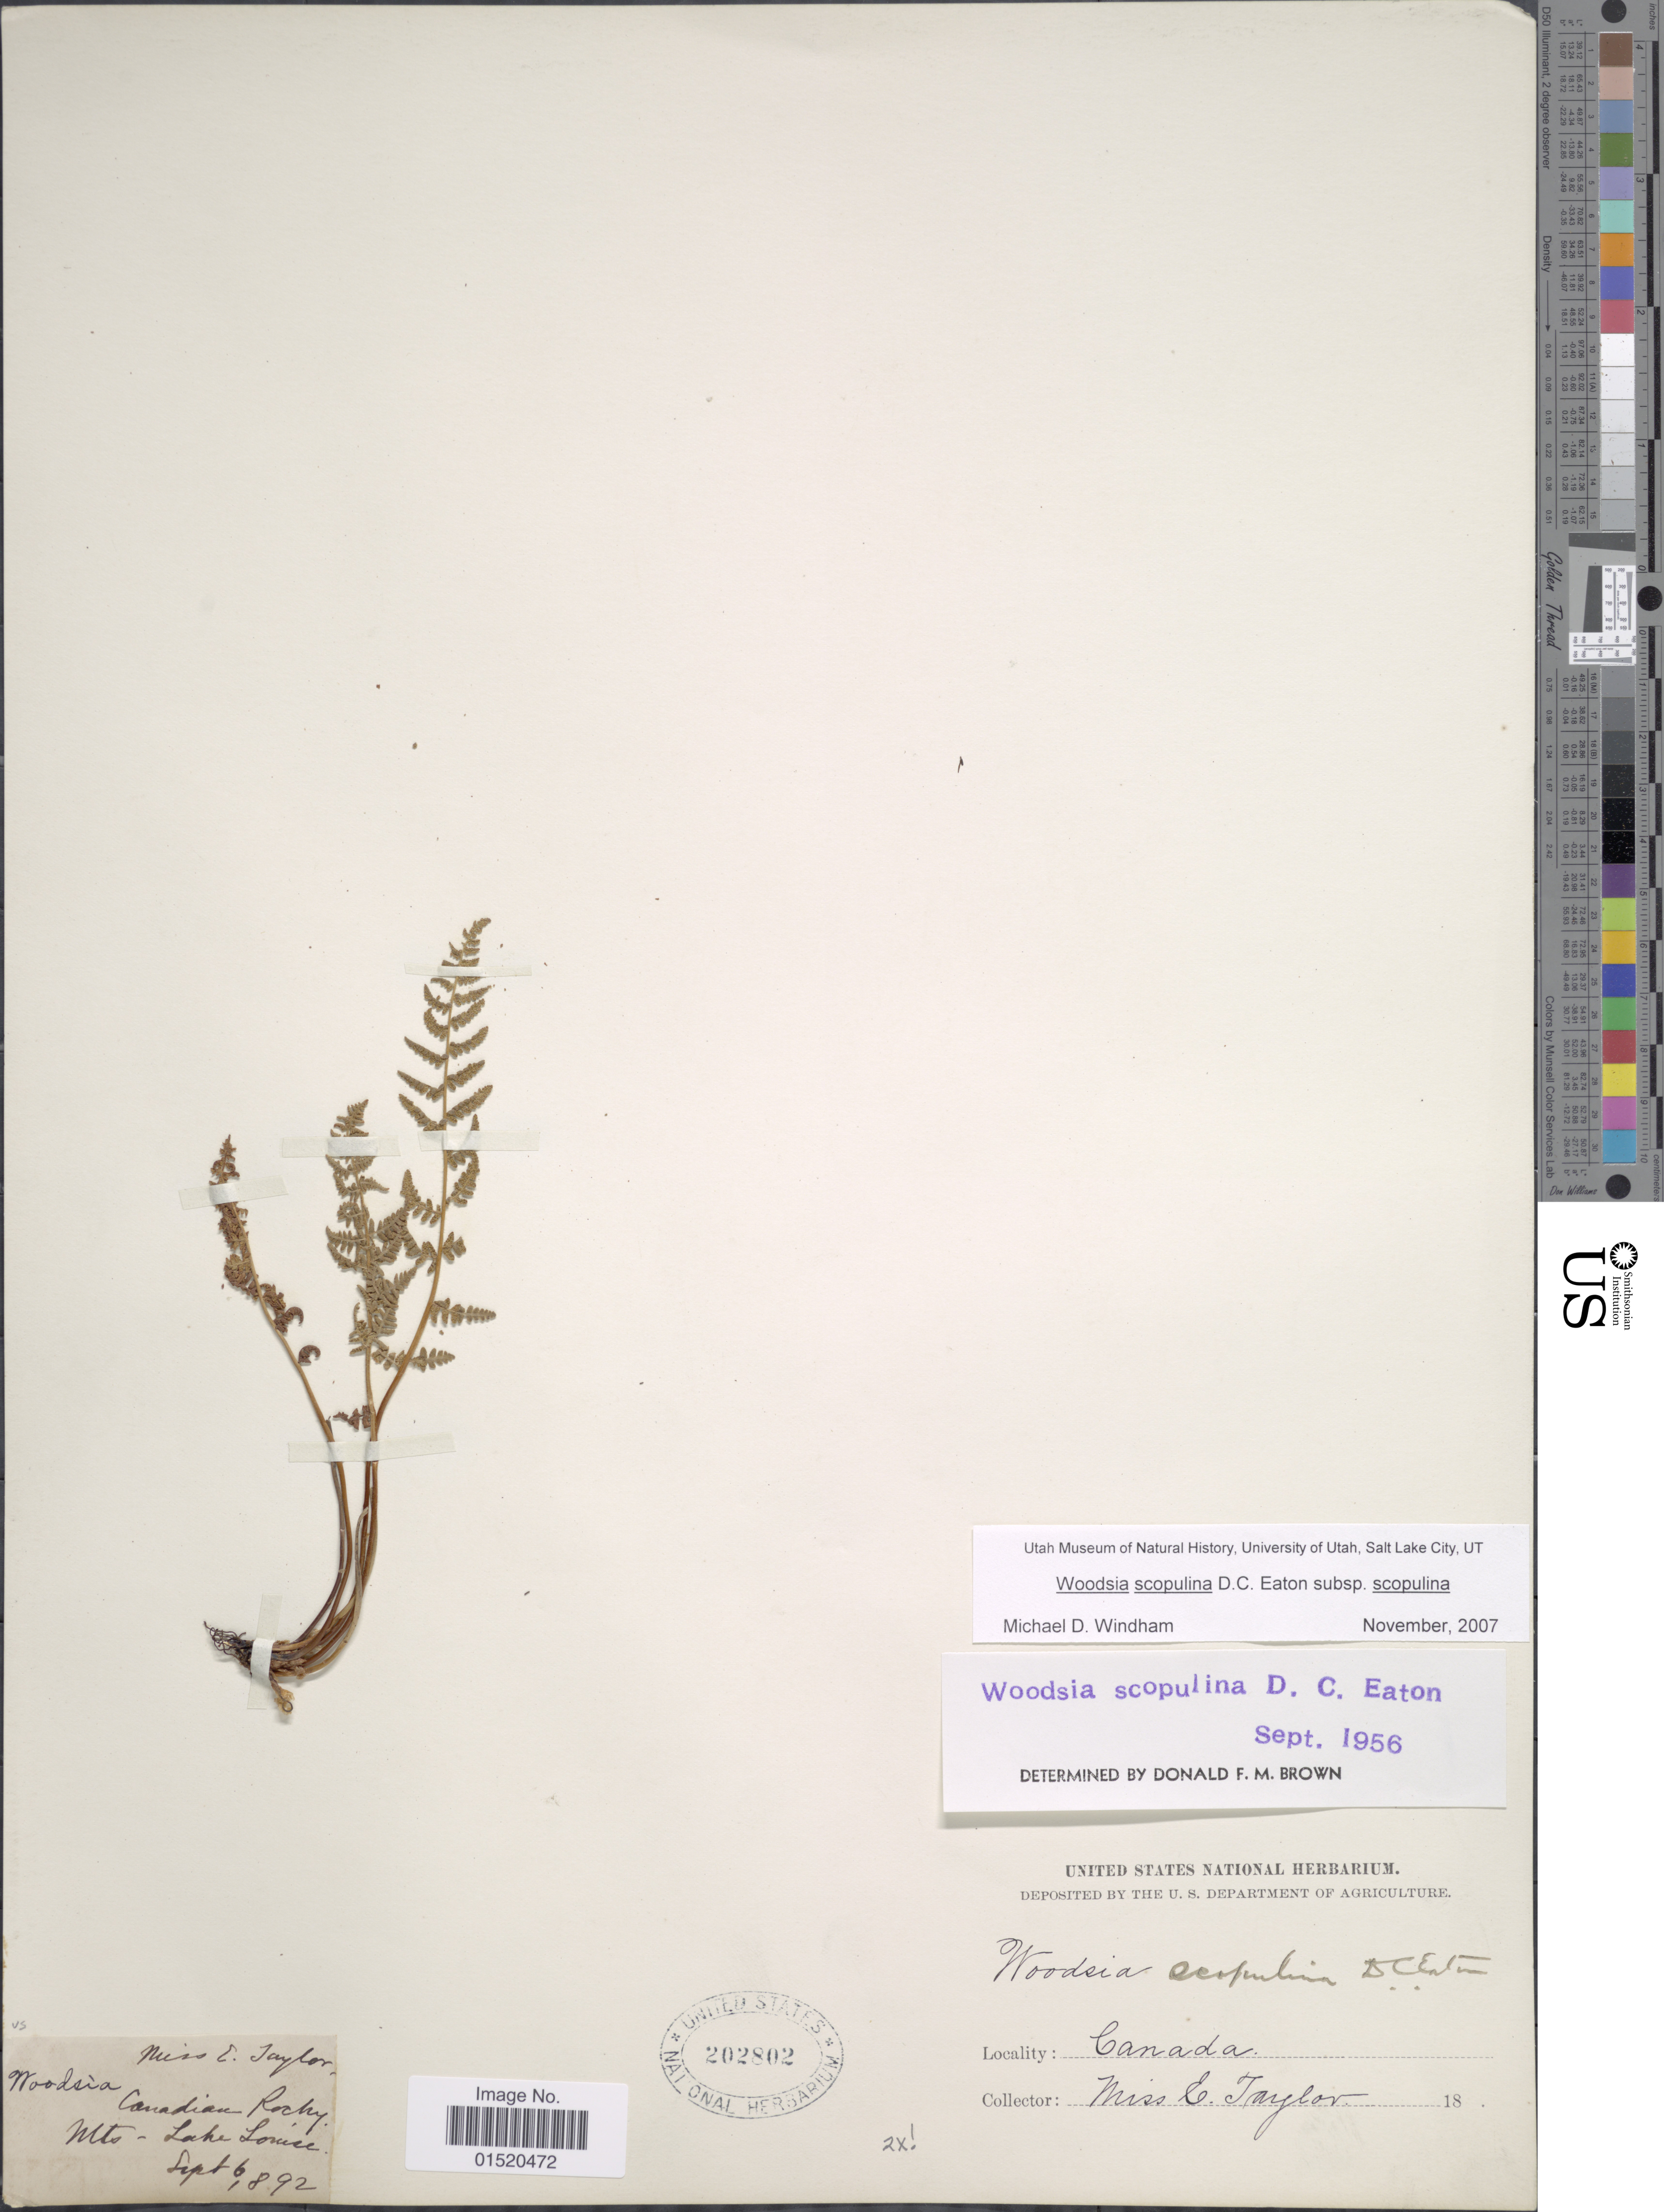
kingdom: Plantae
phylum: Tracheophyta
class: Polypodiopsida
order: Polypodiales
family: Woodsiaceae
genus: Woodsia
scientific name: Woodsia scopulina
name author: D.C. Eaton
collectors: E. Taylor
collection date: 1892-09-06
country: Canada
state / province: Alberta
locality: Canadian Rocky Mts - Lake Louise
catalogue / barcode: US 202802